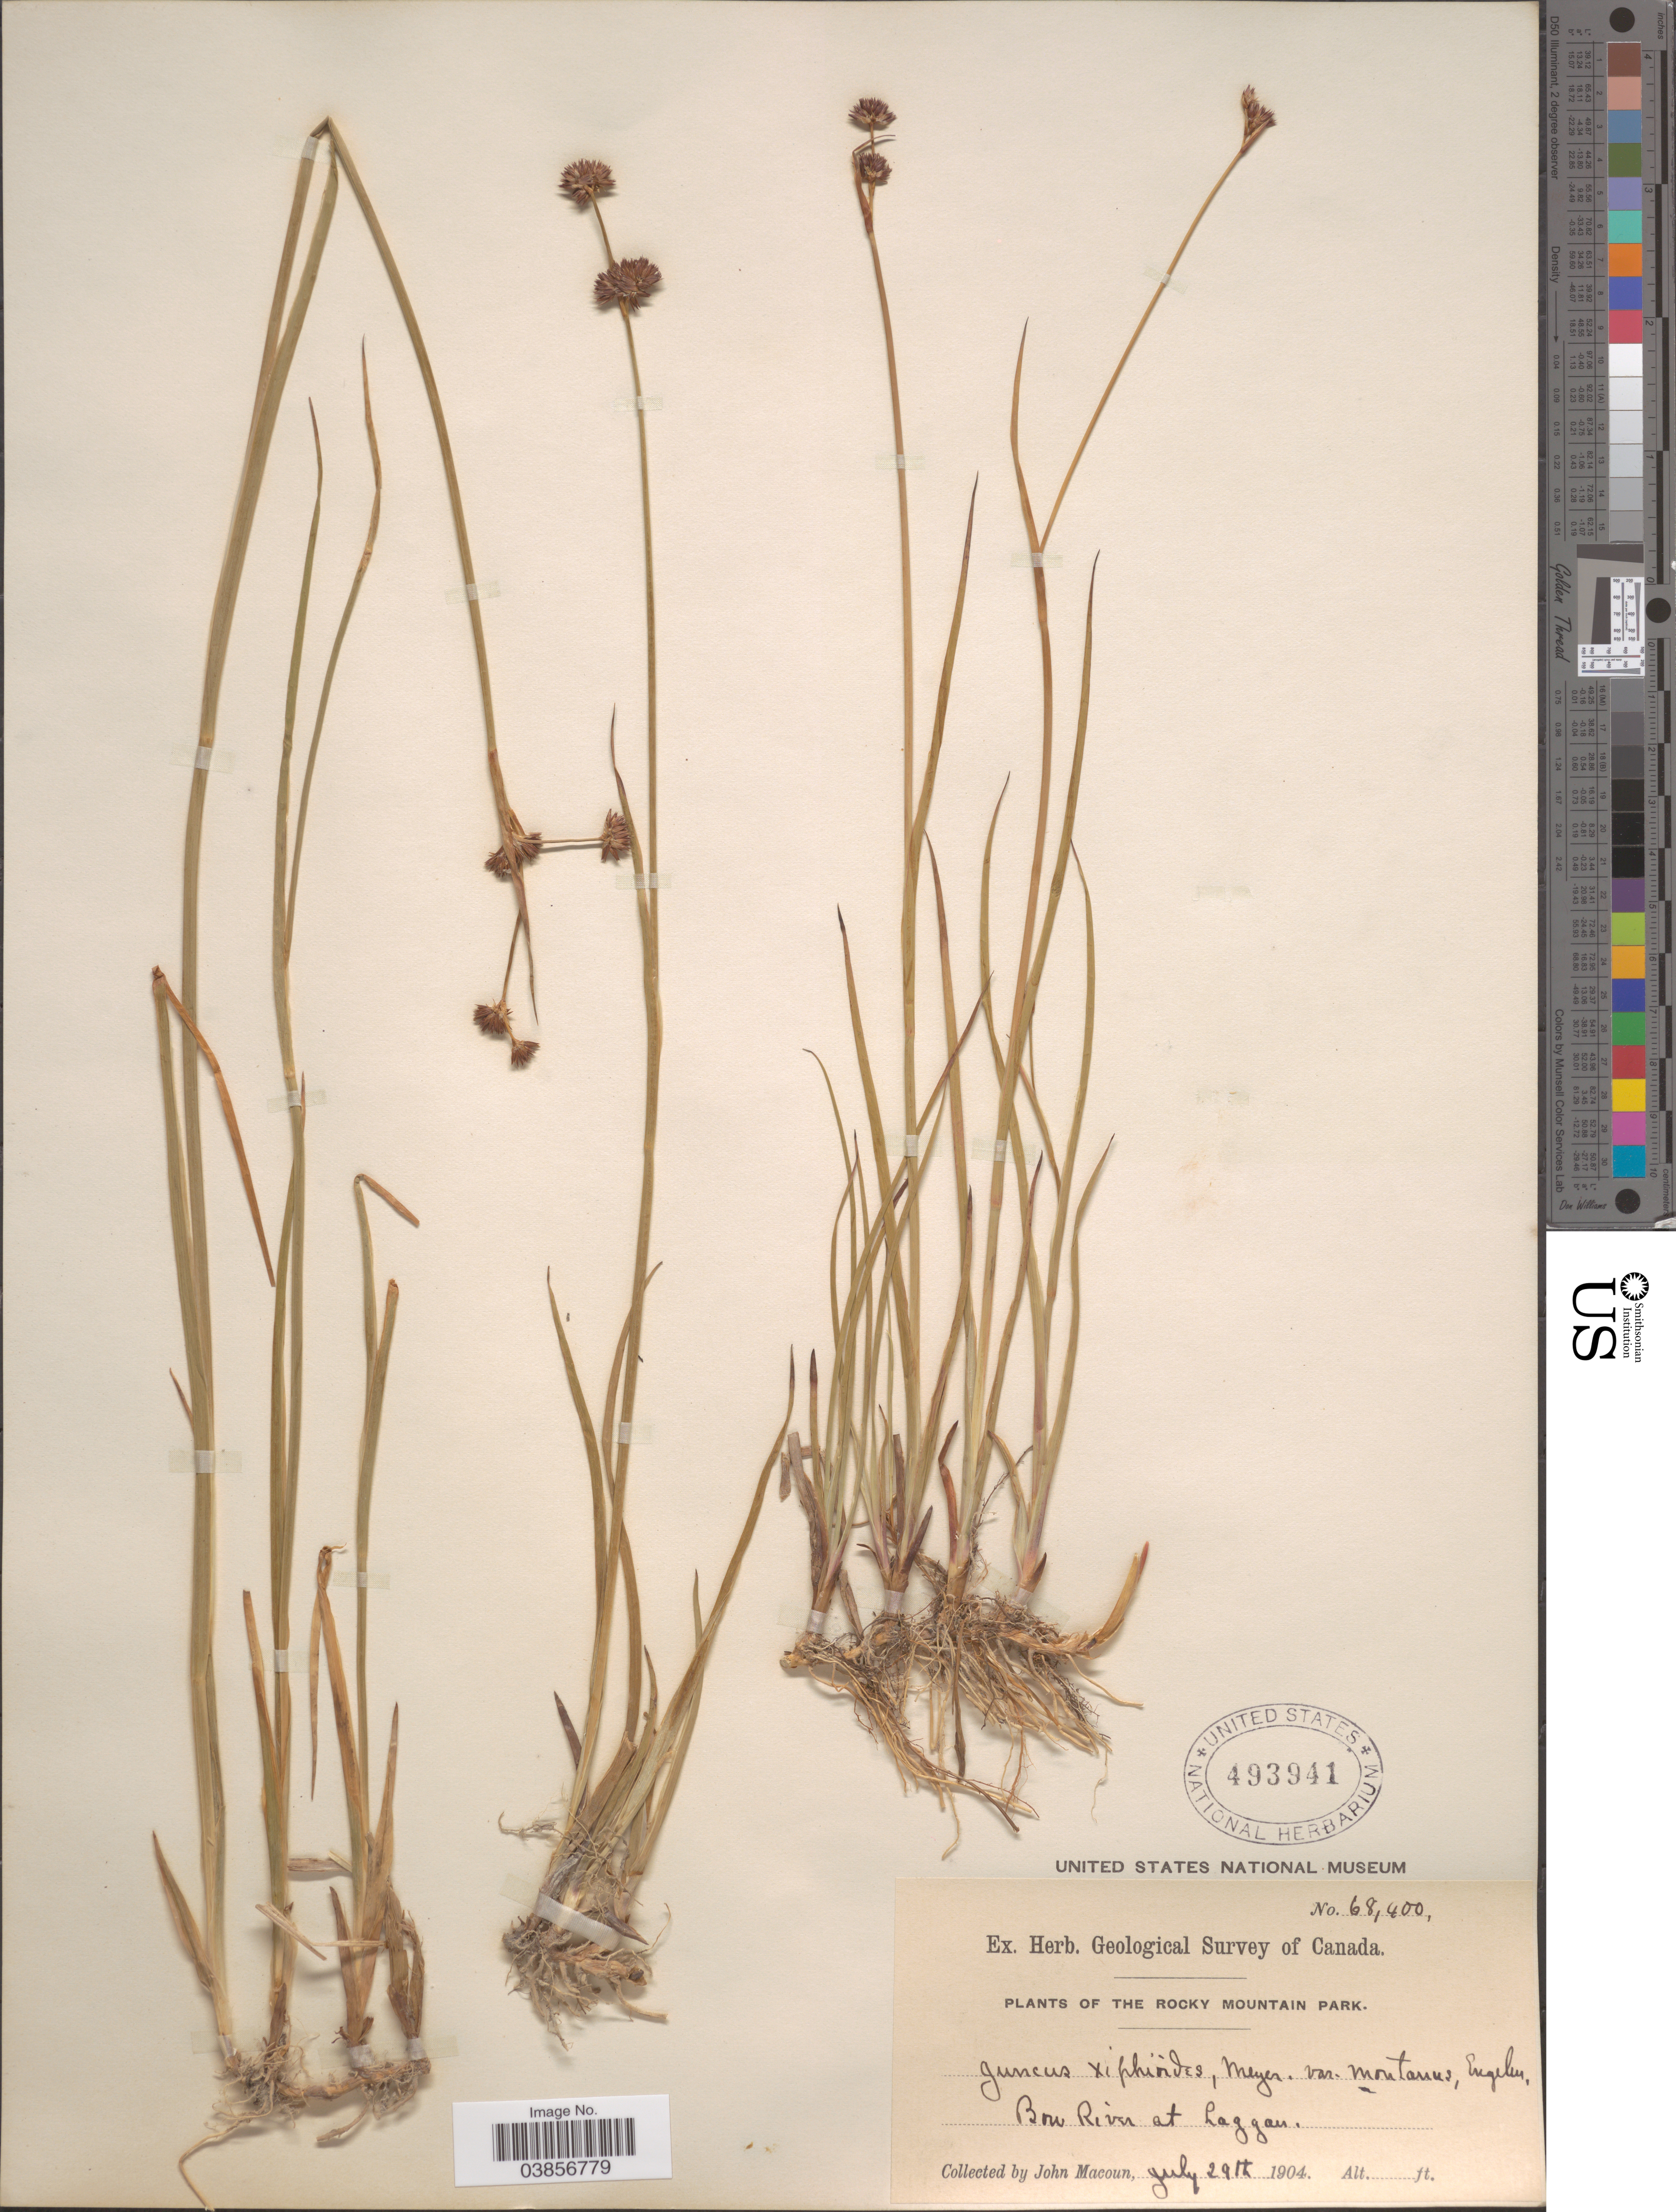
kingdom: Plantae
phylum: Tracheophyta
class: Liliopsida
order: Poales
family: Juncaceae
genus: Juncus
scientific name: Juncus saximontanus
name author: A. Nelson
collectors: J. Macoun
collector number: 68400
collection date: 1904-07-29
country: Canada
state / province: Alberta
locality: The Rocky Mountain Park. Bow River at Laggan.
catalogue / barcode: US 493941